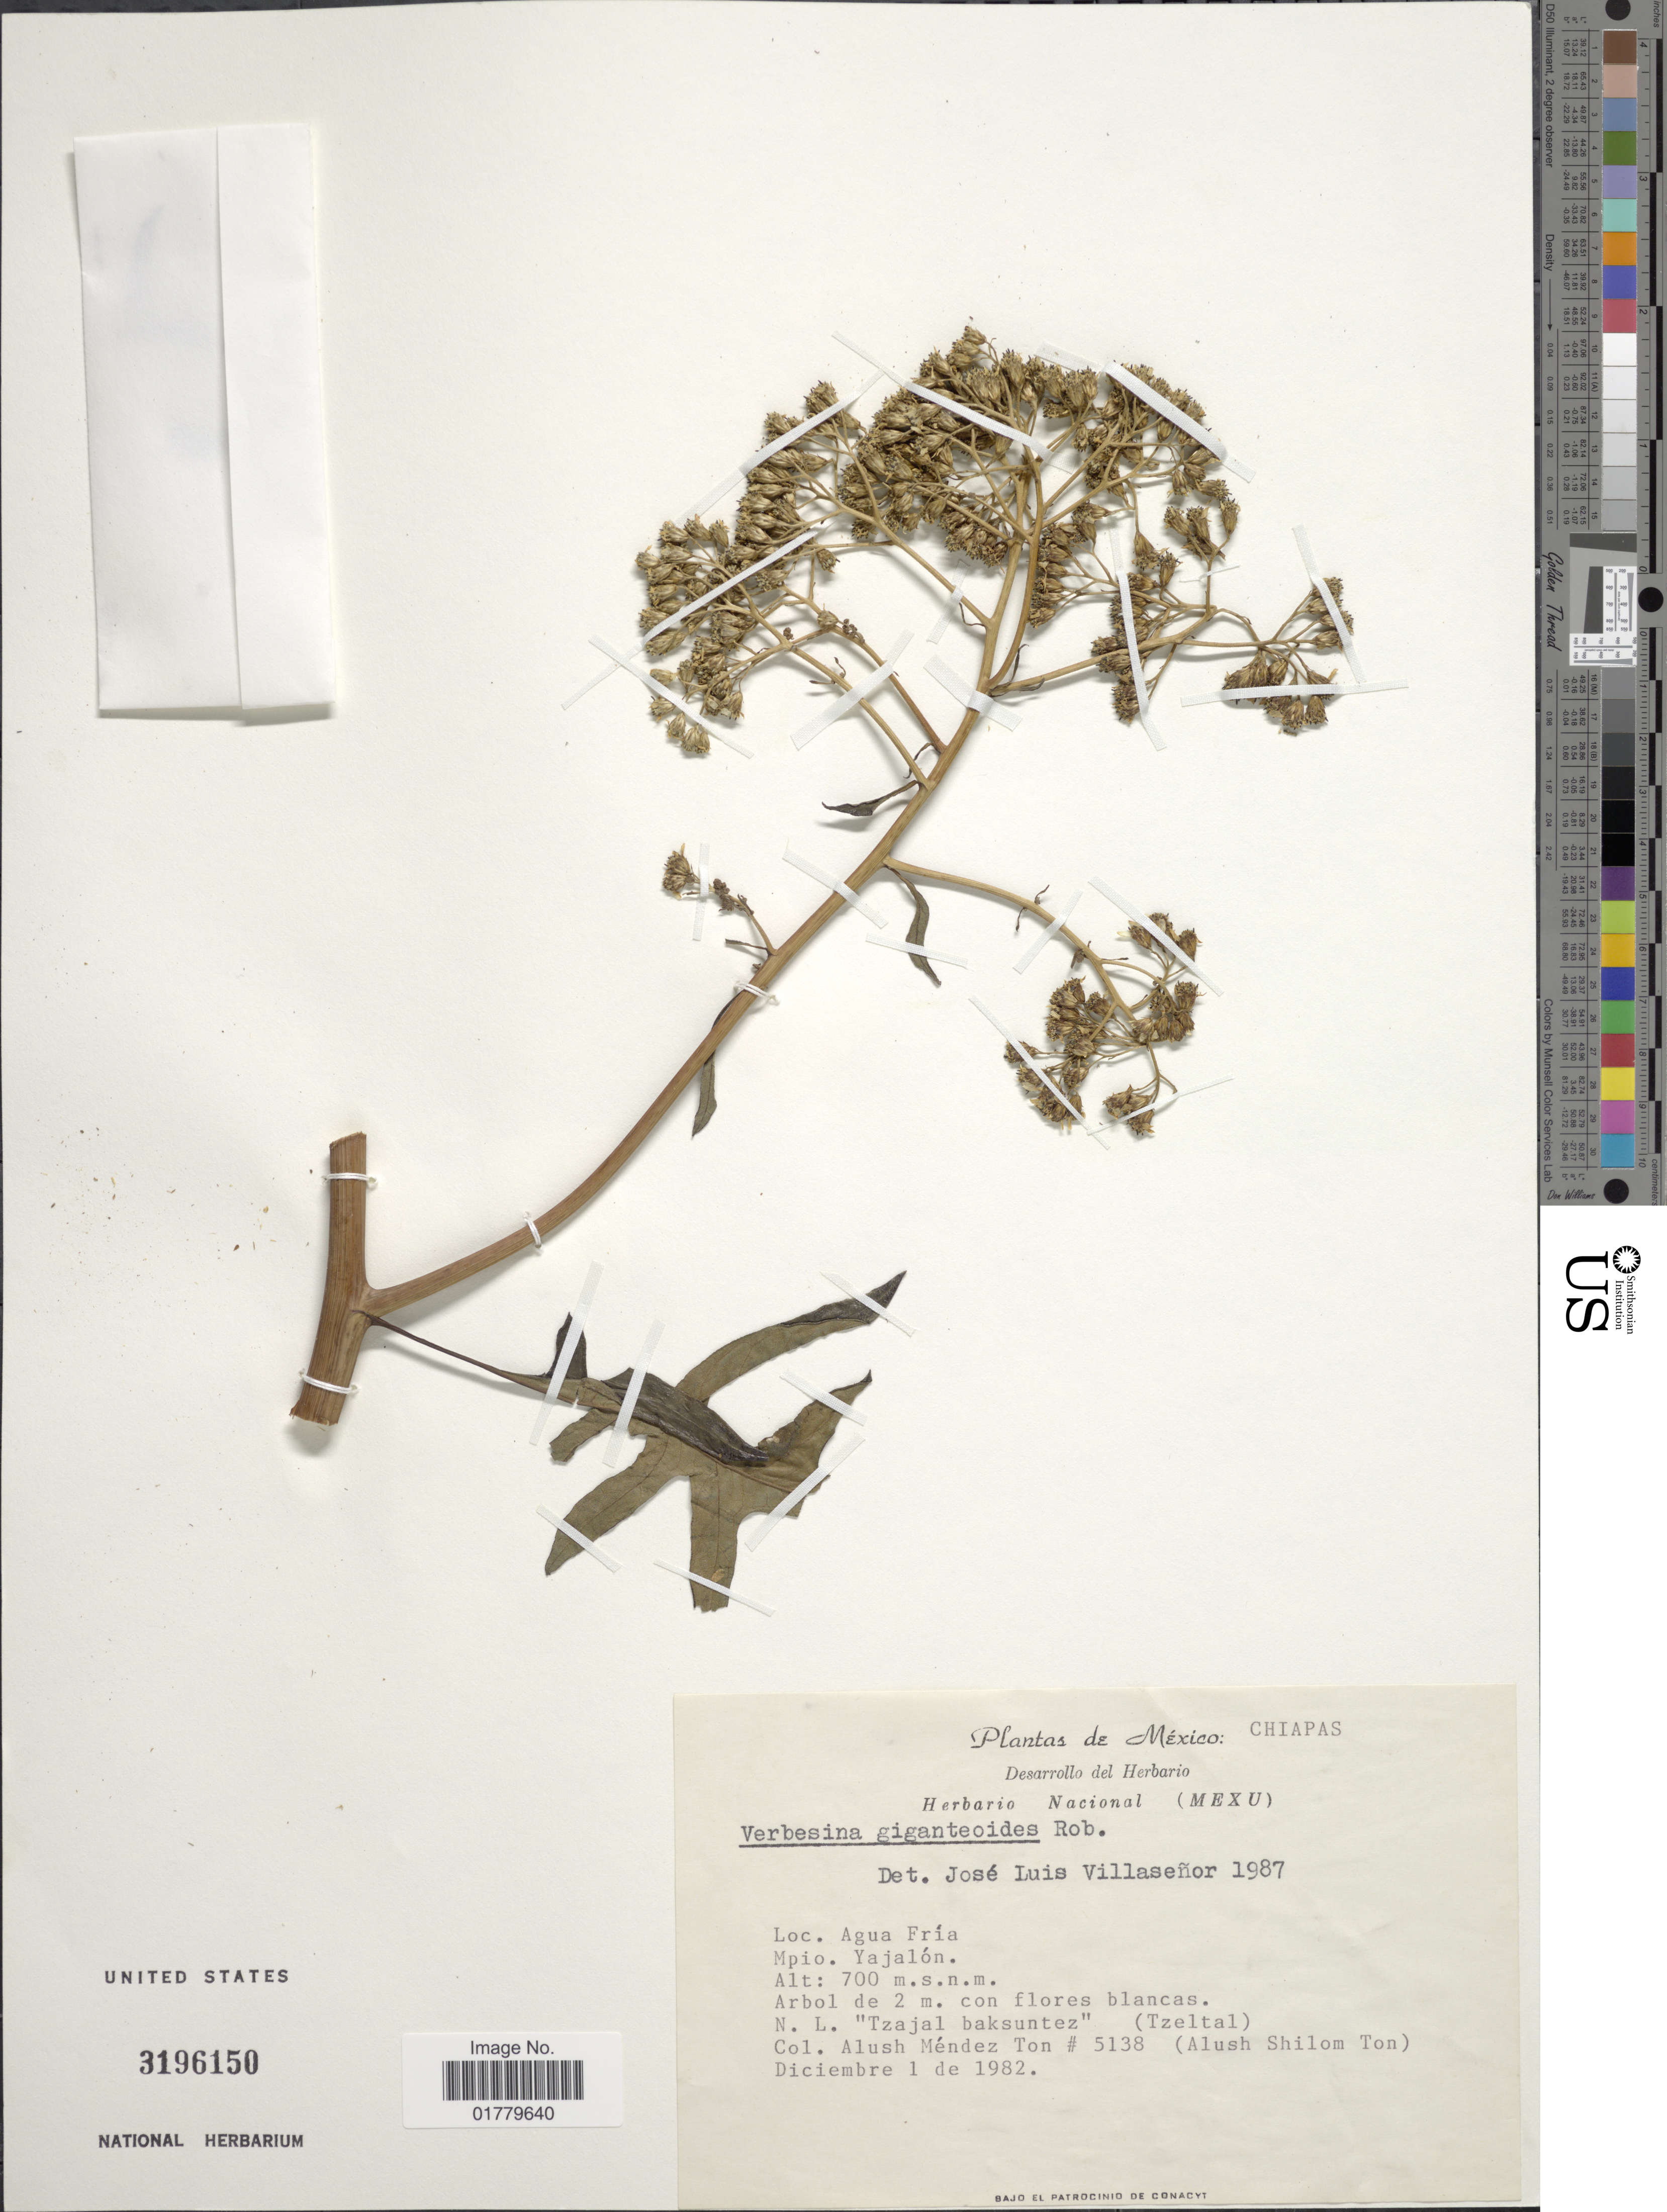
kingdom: Plantae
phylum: Tracheophyta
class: Magnoliopsida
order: Asterales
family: Asteraceae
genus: Verbesina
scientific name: Verbesina gigantoides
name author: B.L. Rob.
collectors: A. M. Ton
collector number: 5138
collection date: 1982-12-01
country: Mexico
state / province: Chiapas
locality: Agua Fría. Mpio. Yajalón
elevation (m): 700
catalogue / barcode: US 3196150